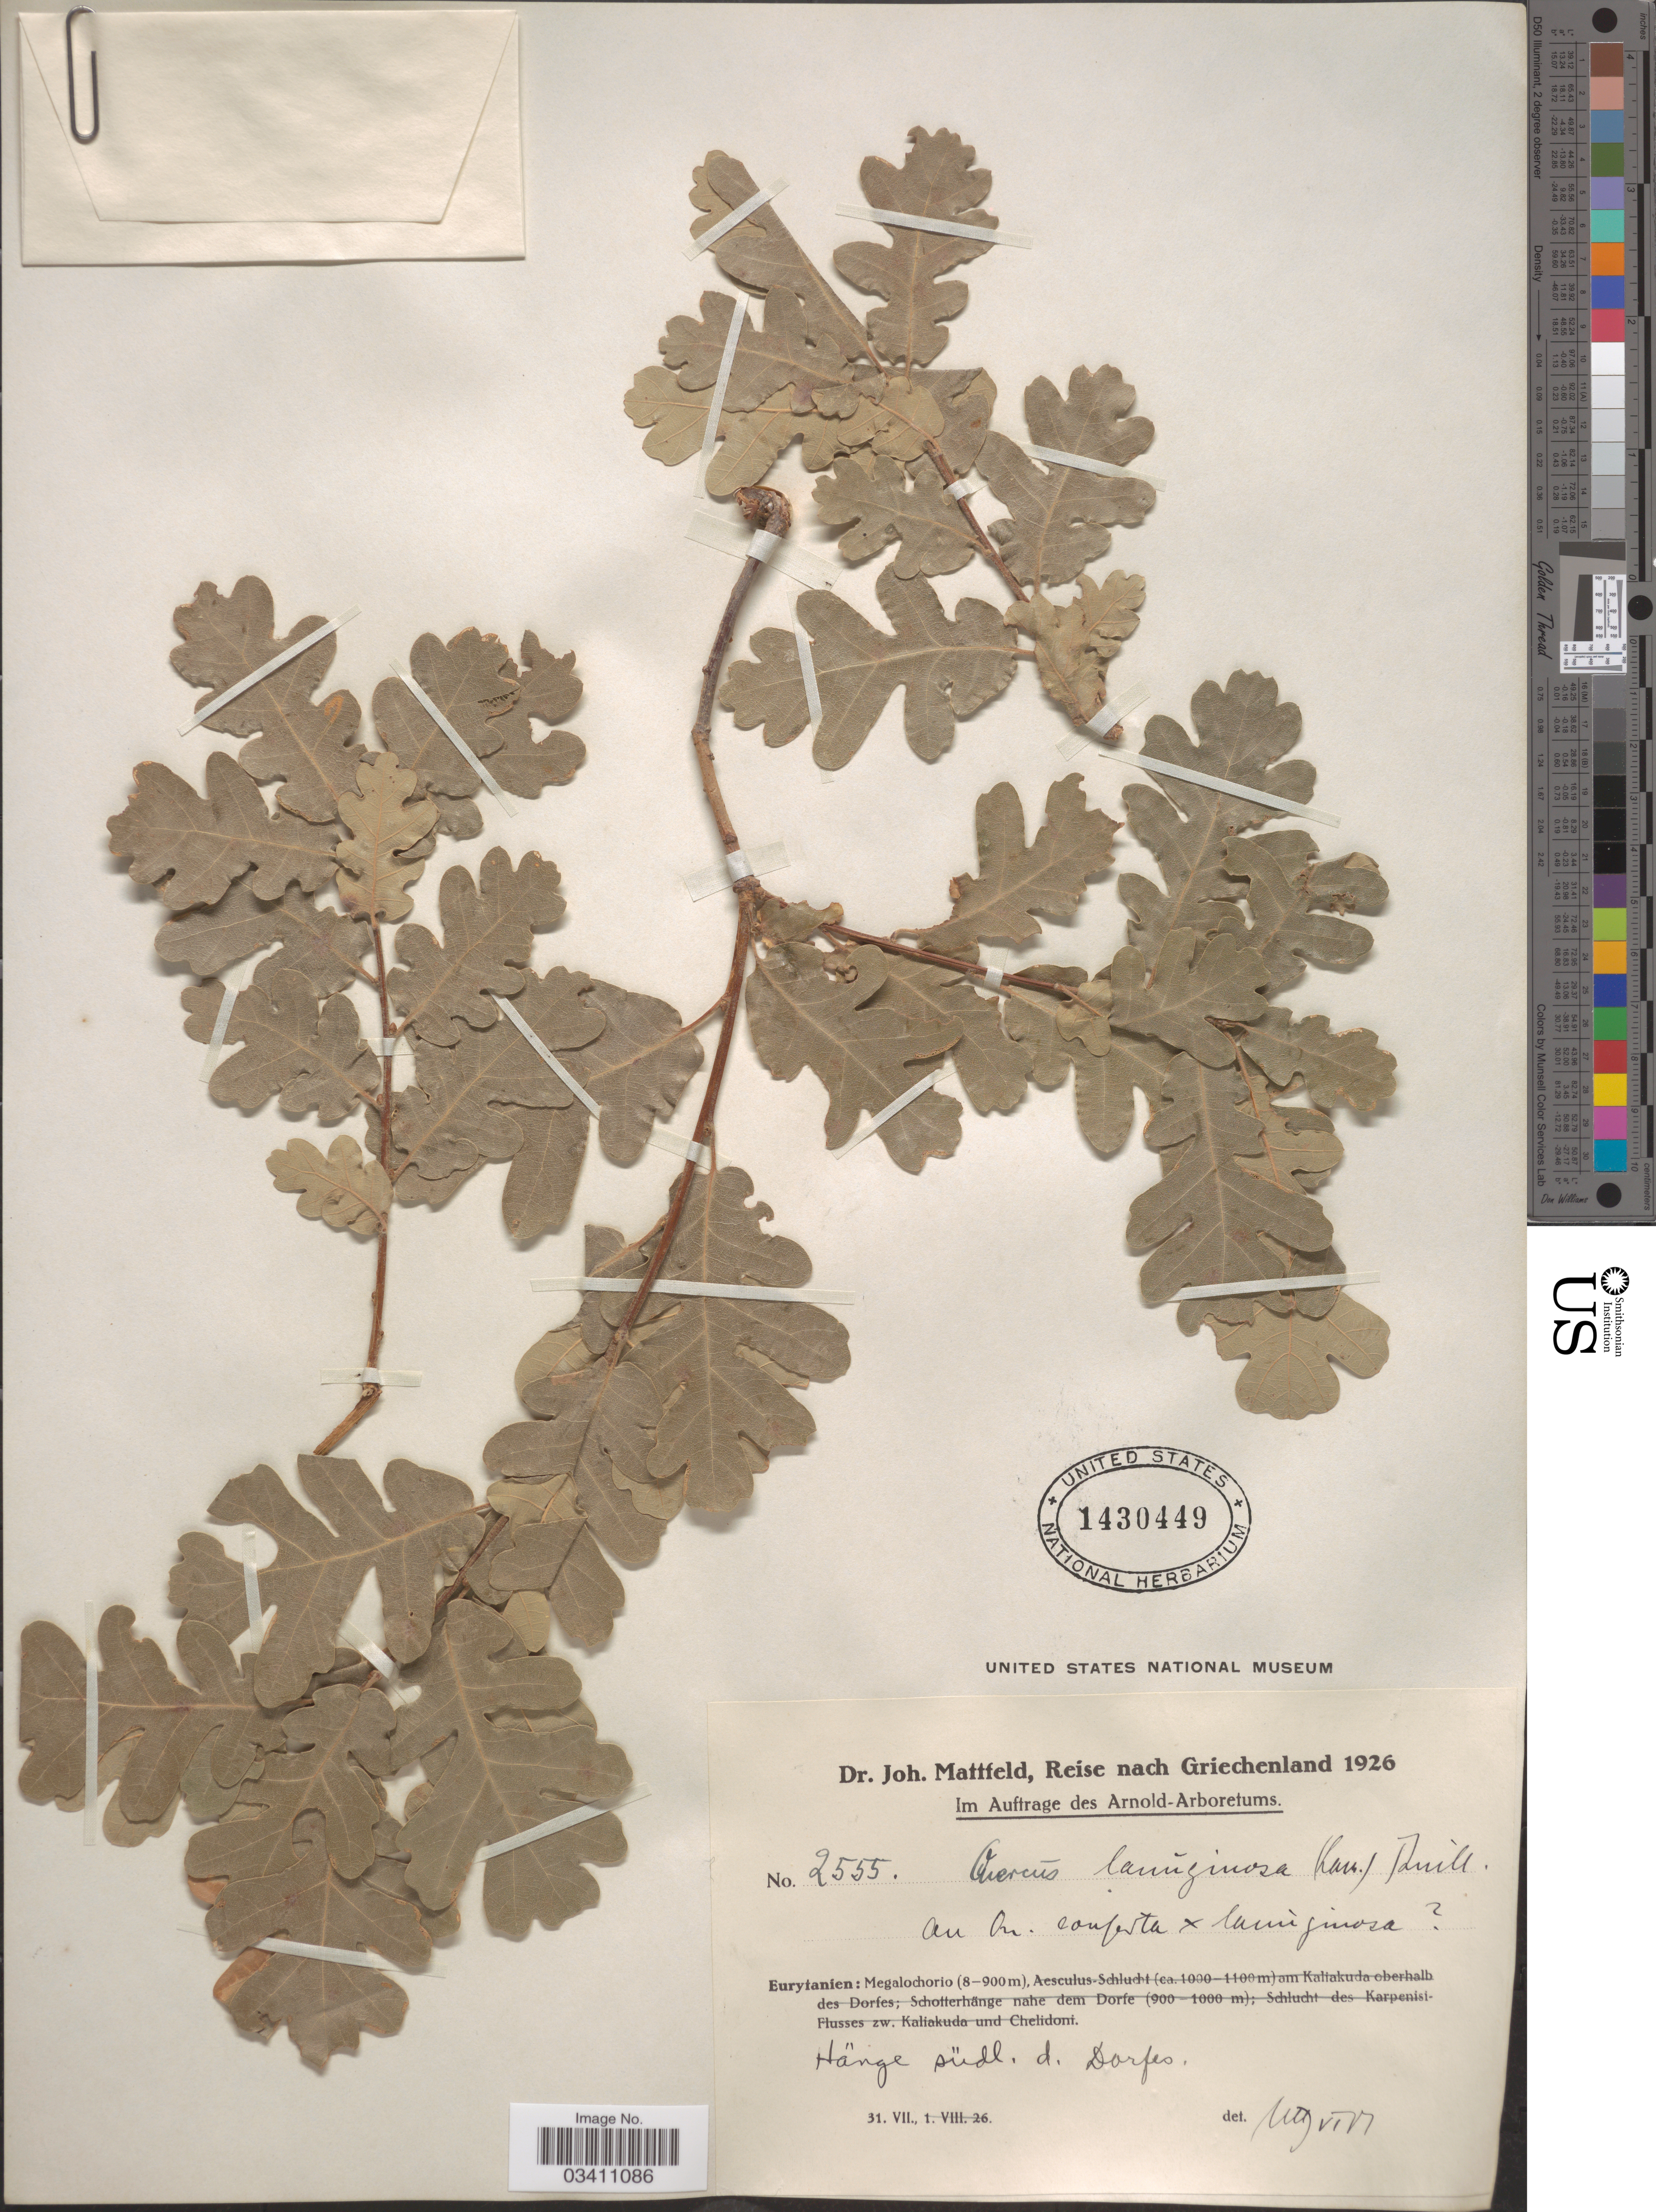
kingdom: Plantae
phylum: Tracheophyta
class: Magnoliopsida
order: Fagales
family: Fagaceae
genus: Quercus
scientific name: Quercus lanuginosa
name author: Beck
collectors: J. Mattfeld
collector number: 2555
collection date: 1926-07-31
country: Greece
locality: Griechenland. Eurytanien: Megalochorio. Hänge südl. d. Dorfes.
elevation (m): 800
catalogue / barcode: US 1430449